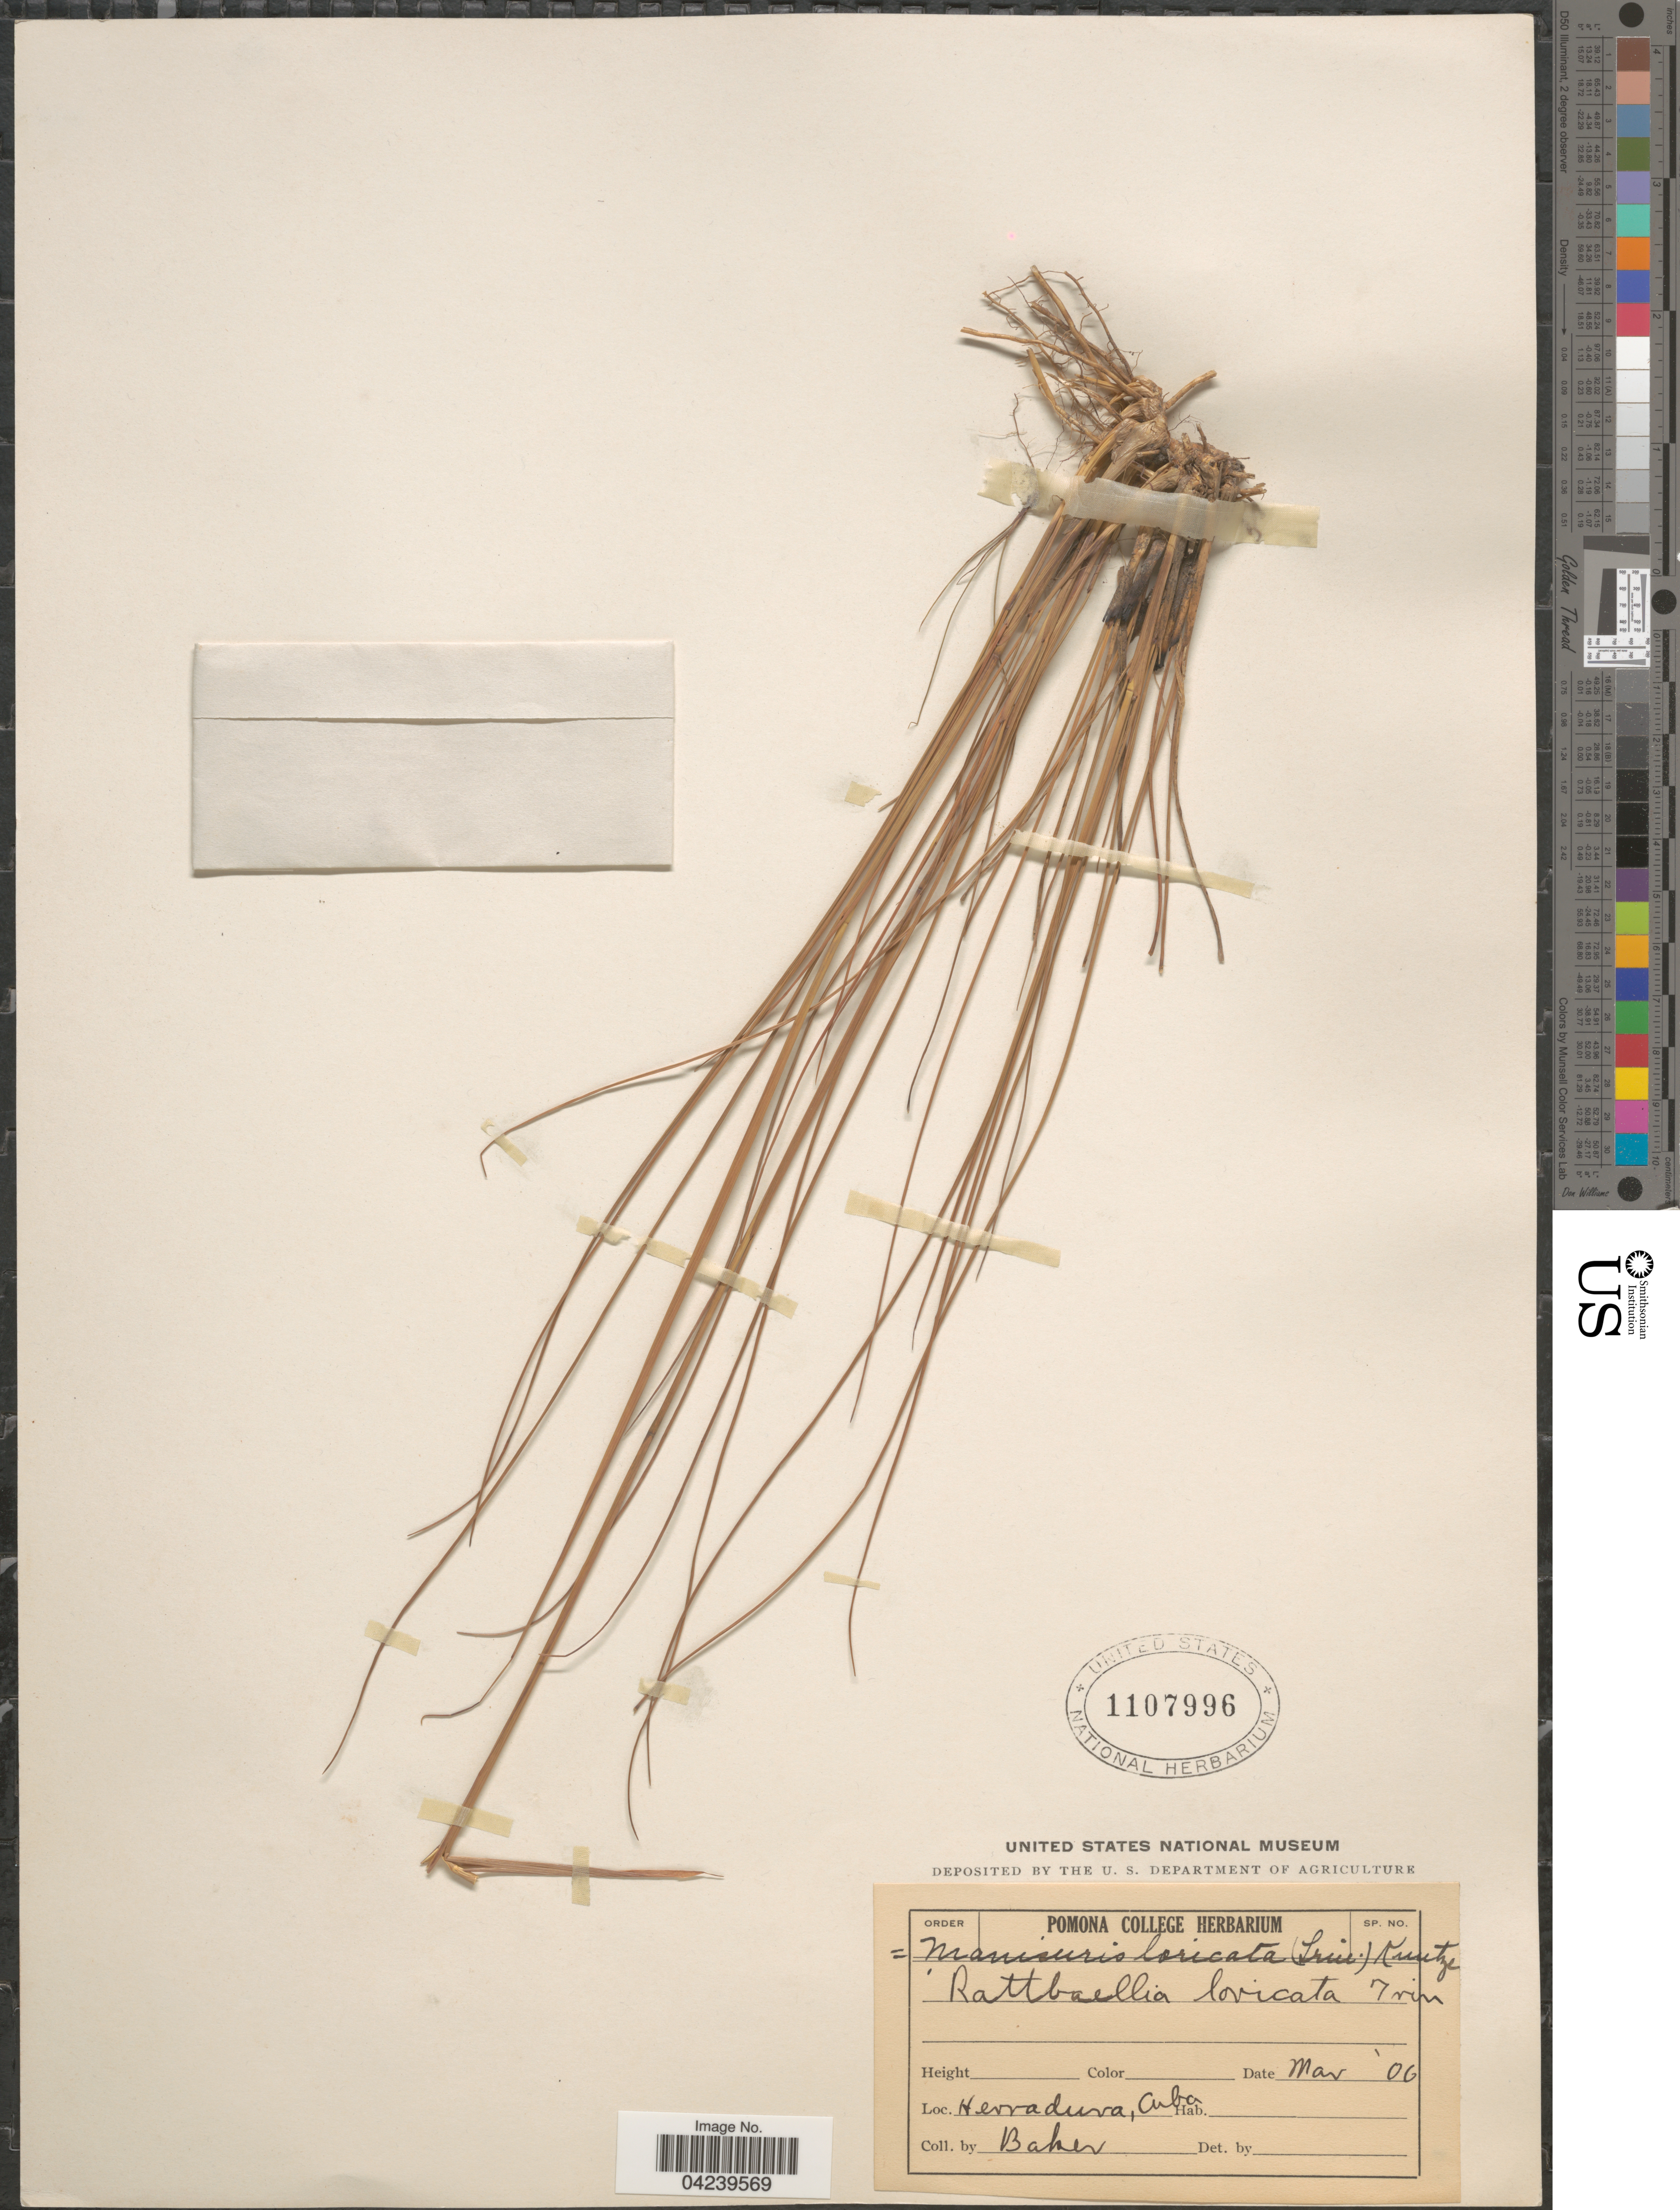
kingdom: Plantae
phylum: Tracheophyta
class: Liliopsida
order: Poales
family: Poaceae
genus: Rhytachne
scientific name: Rhytachne rottboellioides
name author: Desv.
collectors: -- Baker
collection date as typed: Transcribed d/m/y: /3/6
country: Cuba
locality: Herradura.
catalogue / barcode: US 1107996